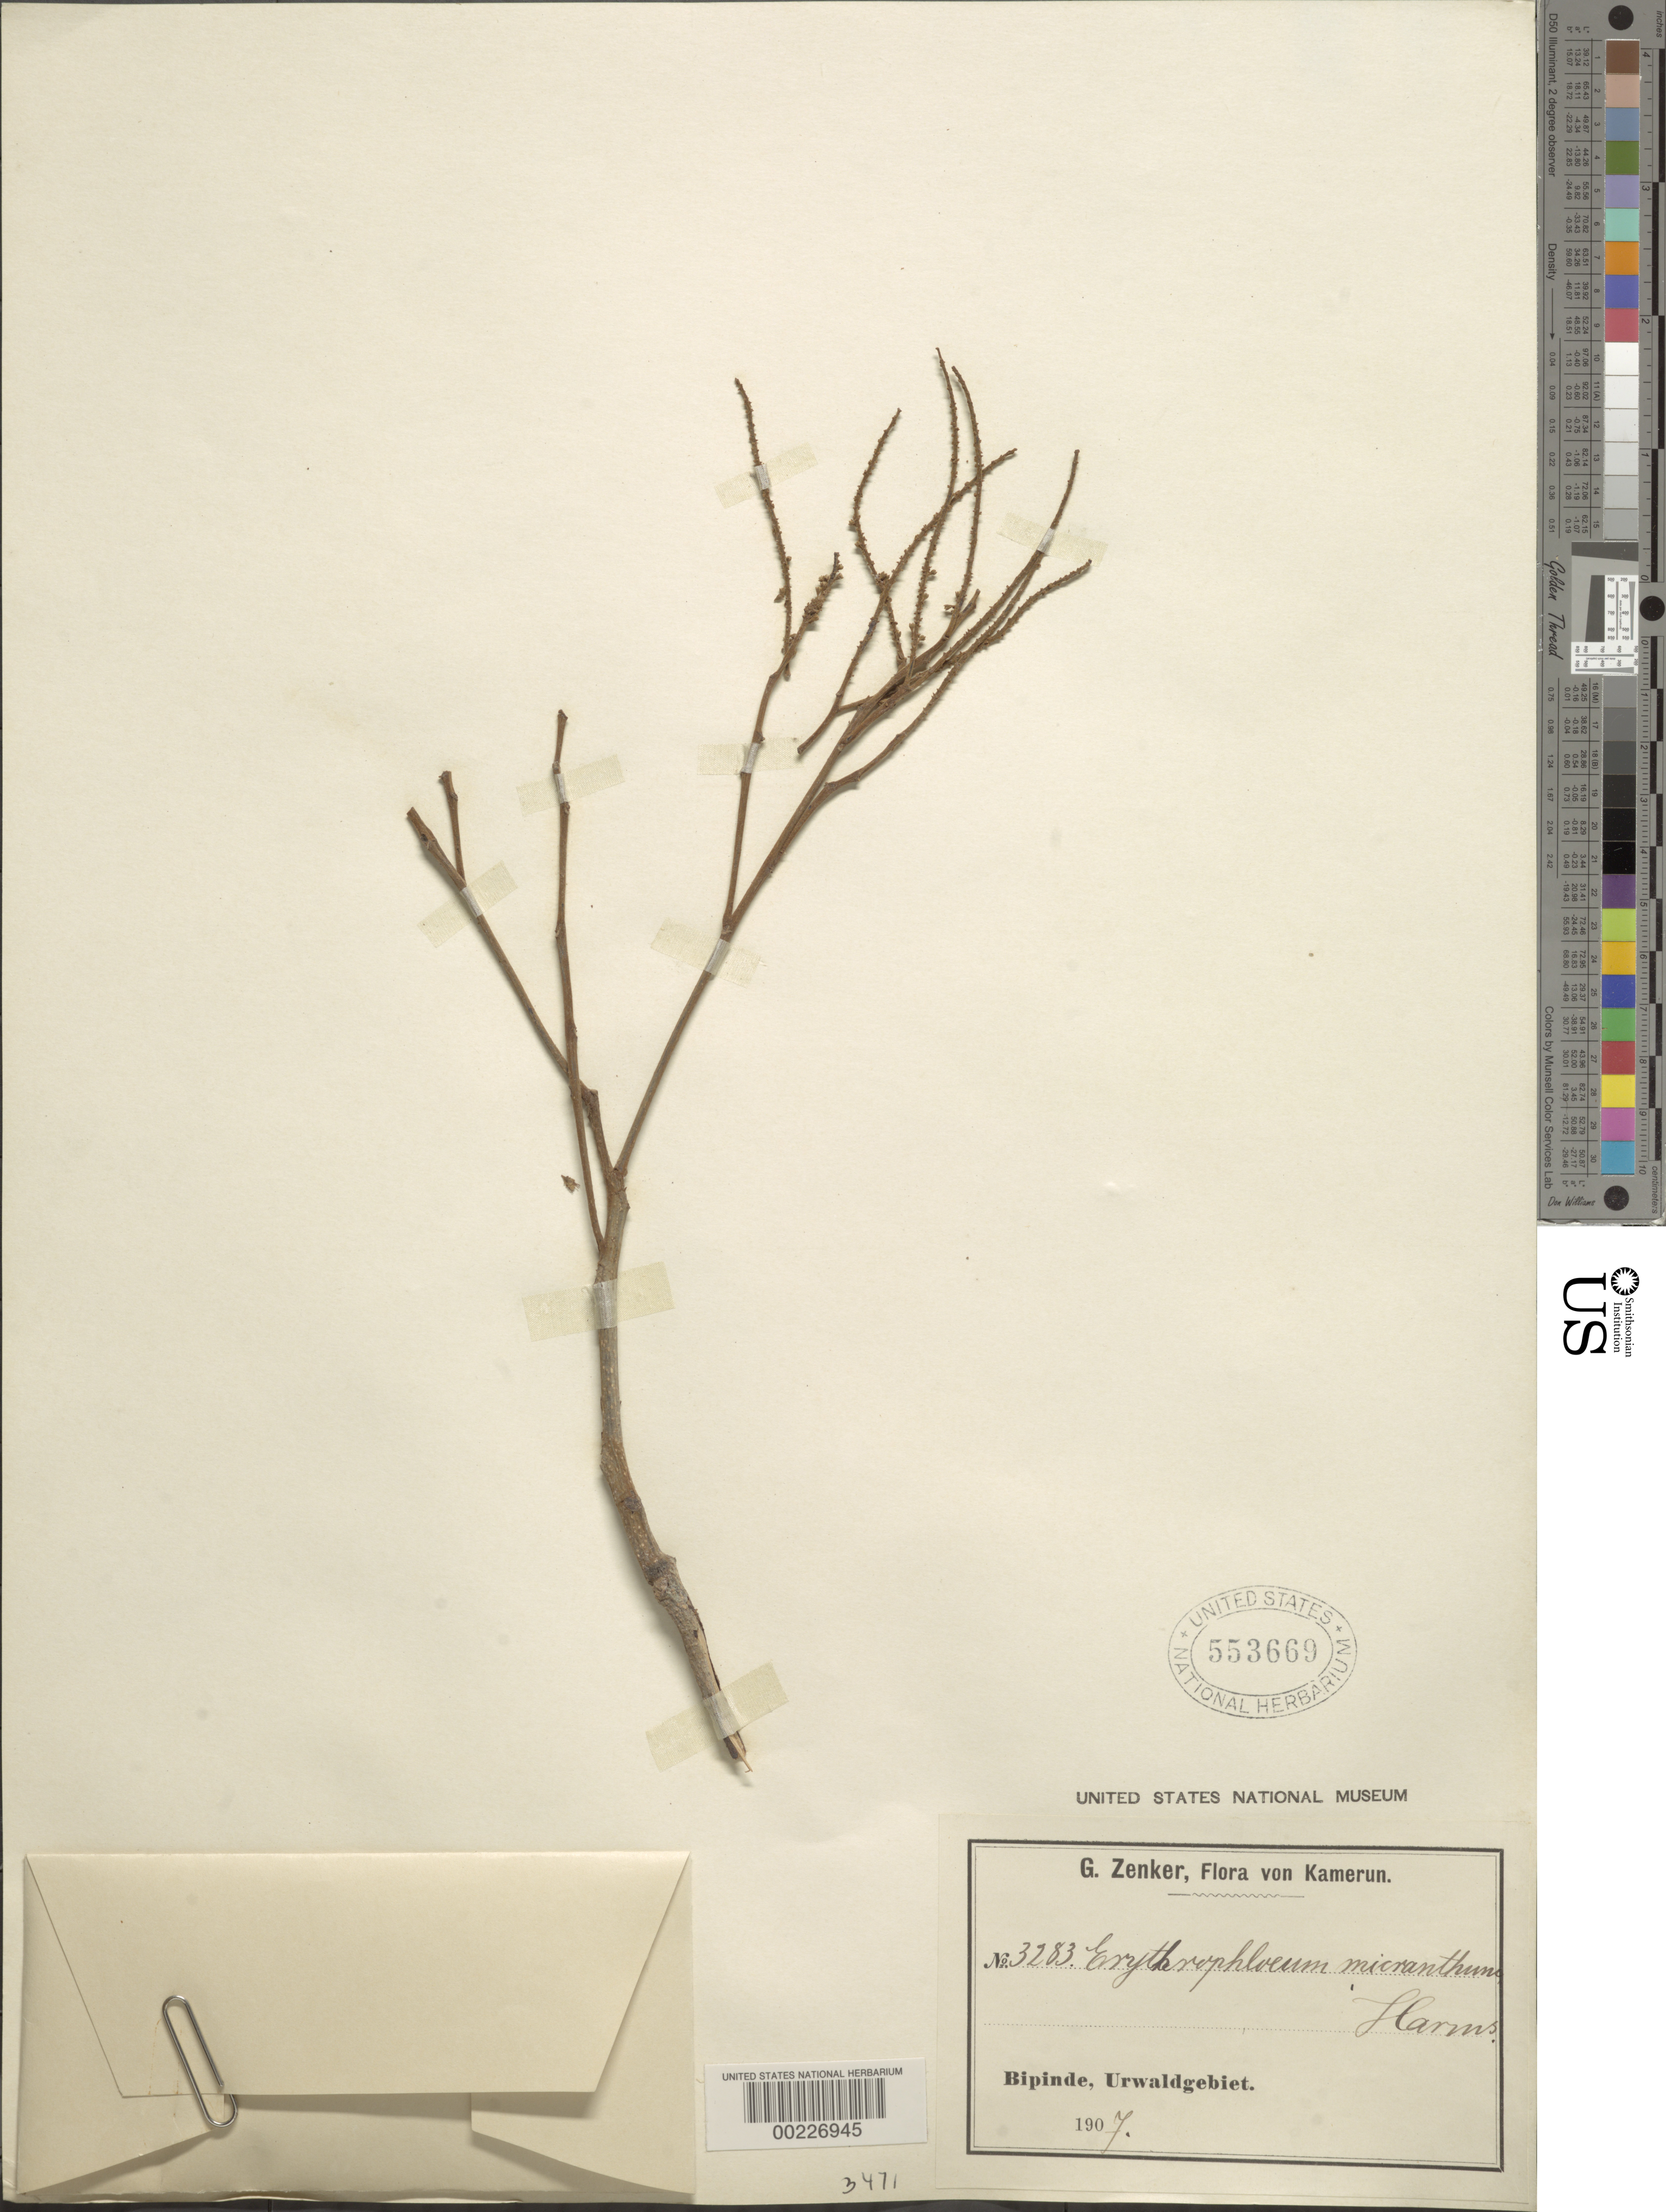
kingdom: Plantae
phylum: Tracheophyta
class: Magnoliopsida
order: Fabales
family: Fabaceae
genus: Erythrophleum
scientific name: Erythrophleum micranthum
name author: Harms ex Craib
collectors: G. A. Zenker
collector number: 3283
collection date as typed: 1907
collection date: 1907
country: Cameroon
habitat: Jungle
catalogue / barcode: US 553669